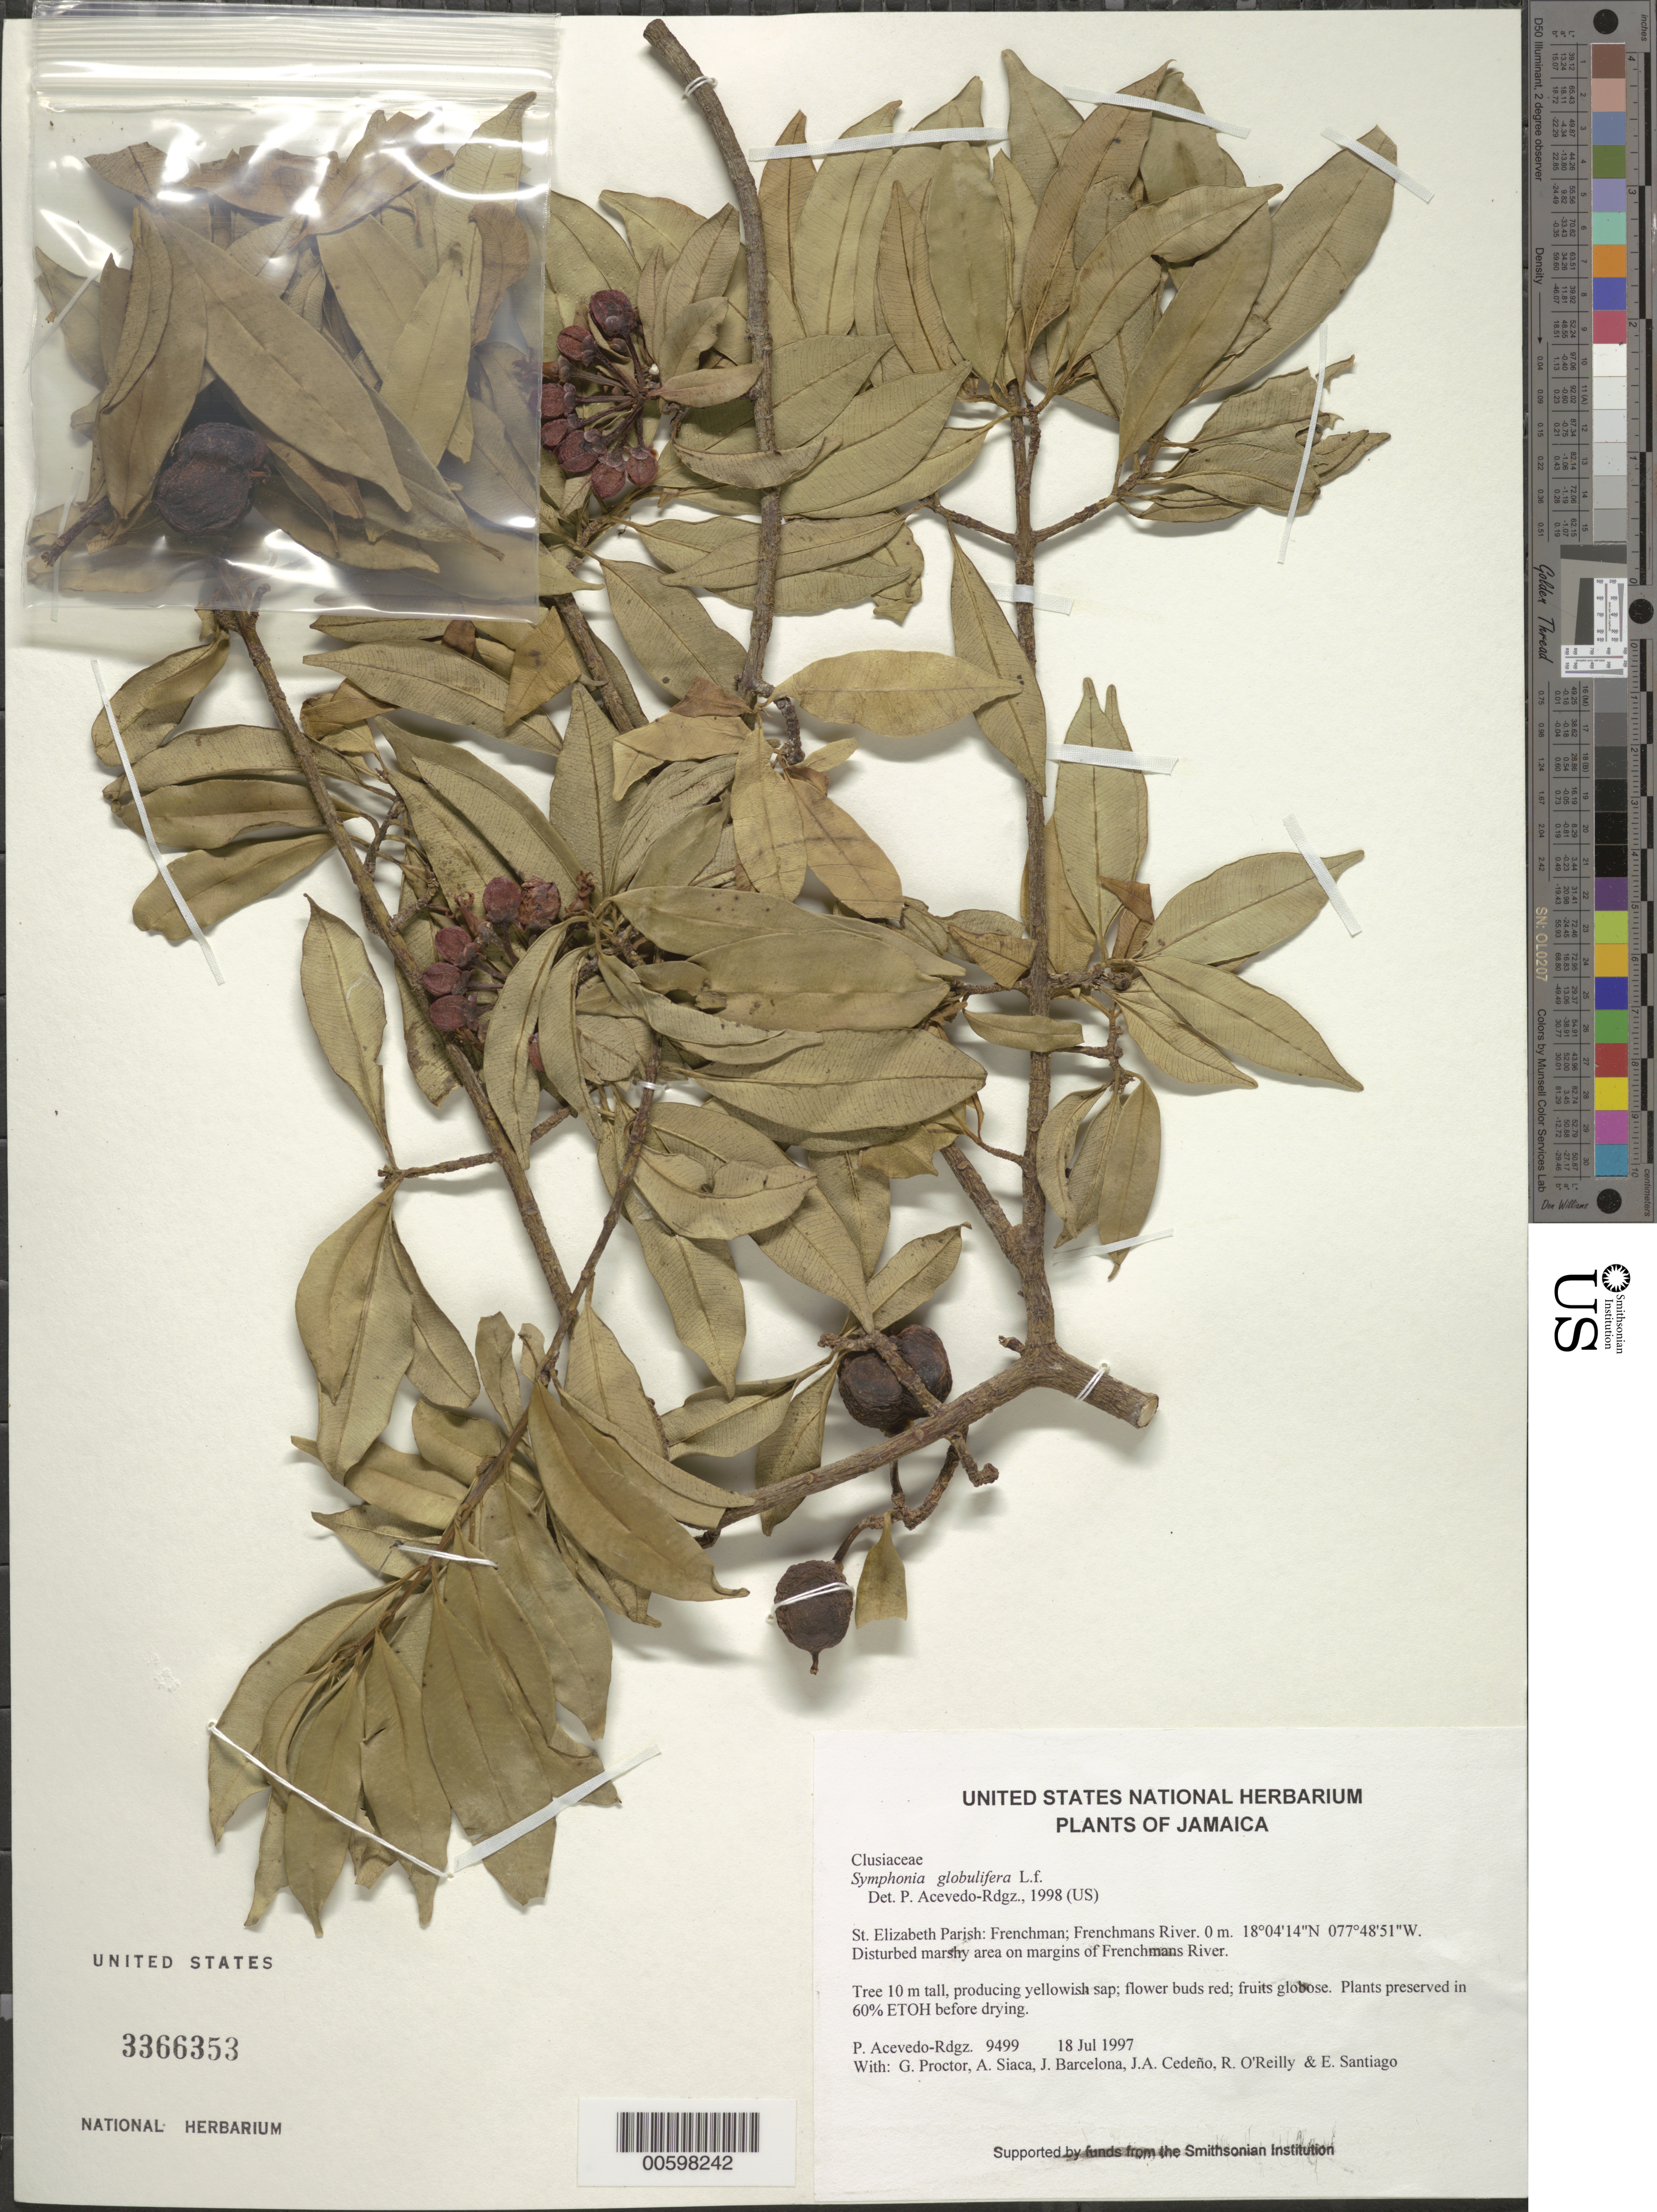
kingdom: Plantae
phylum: Tracheophyta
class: Magnoliopsida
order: Malpighiales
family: Clusiaceae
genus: Symphonia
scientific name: Symphonia globulifera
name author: L. f.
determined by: Acevedo-Rodríguez, P., (BOT), Smithsonian Institution - National Museum of Natural History (UNITED STATES)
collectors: P. Acevedo-Rodr., G. R. Proctor, A. Siaca, J. Barcelona, J. A. Cedeño M. & R. O'Reilly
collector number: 9499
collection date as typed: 18 Jul 1997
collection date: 1997-07-18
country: Jamaica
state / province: Saint Elizabeth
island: Jamaica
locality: St. Elizabeth Parish: Frenchman; Frenchmans River.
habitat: Disturbed marshy area on margins of Frenchmans River.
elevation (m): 0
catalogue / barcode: US 3366353